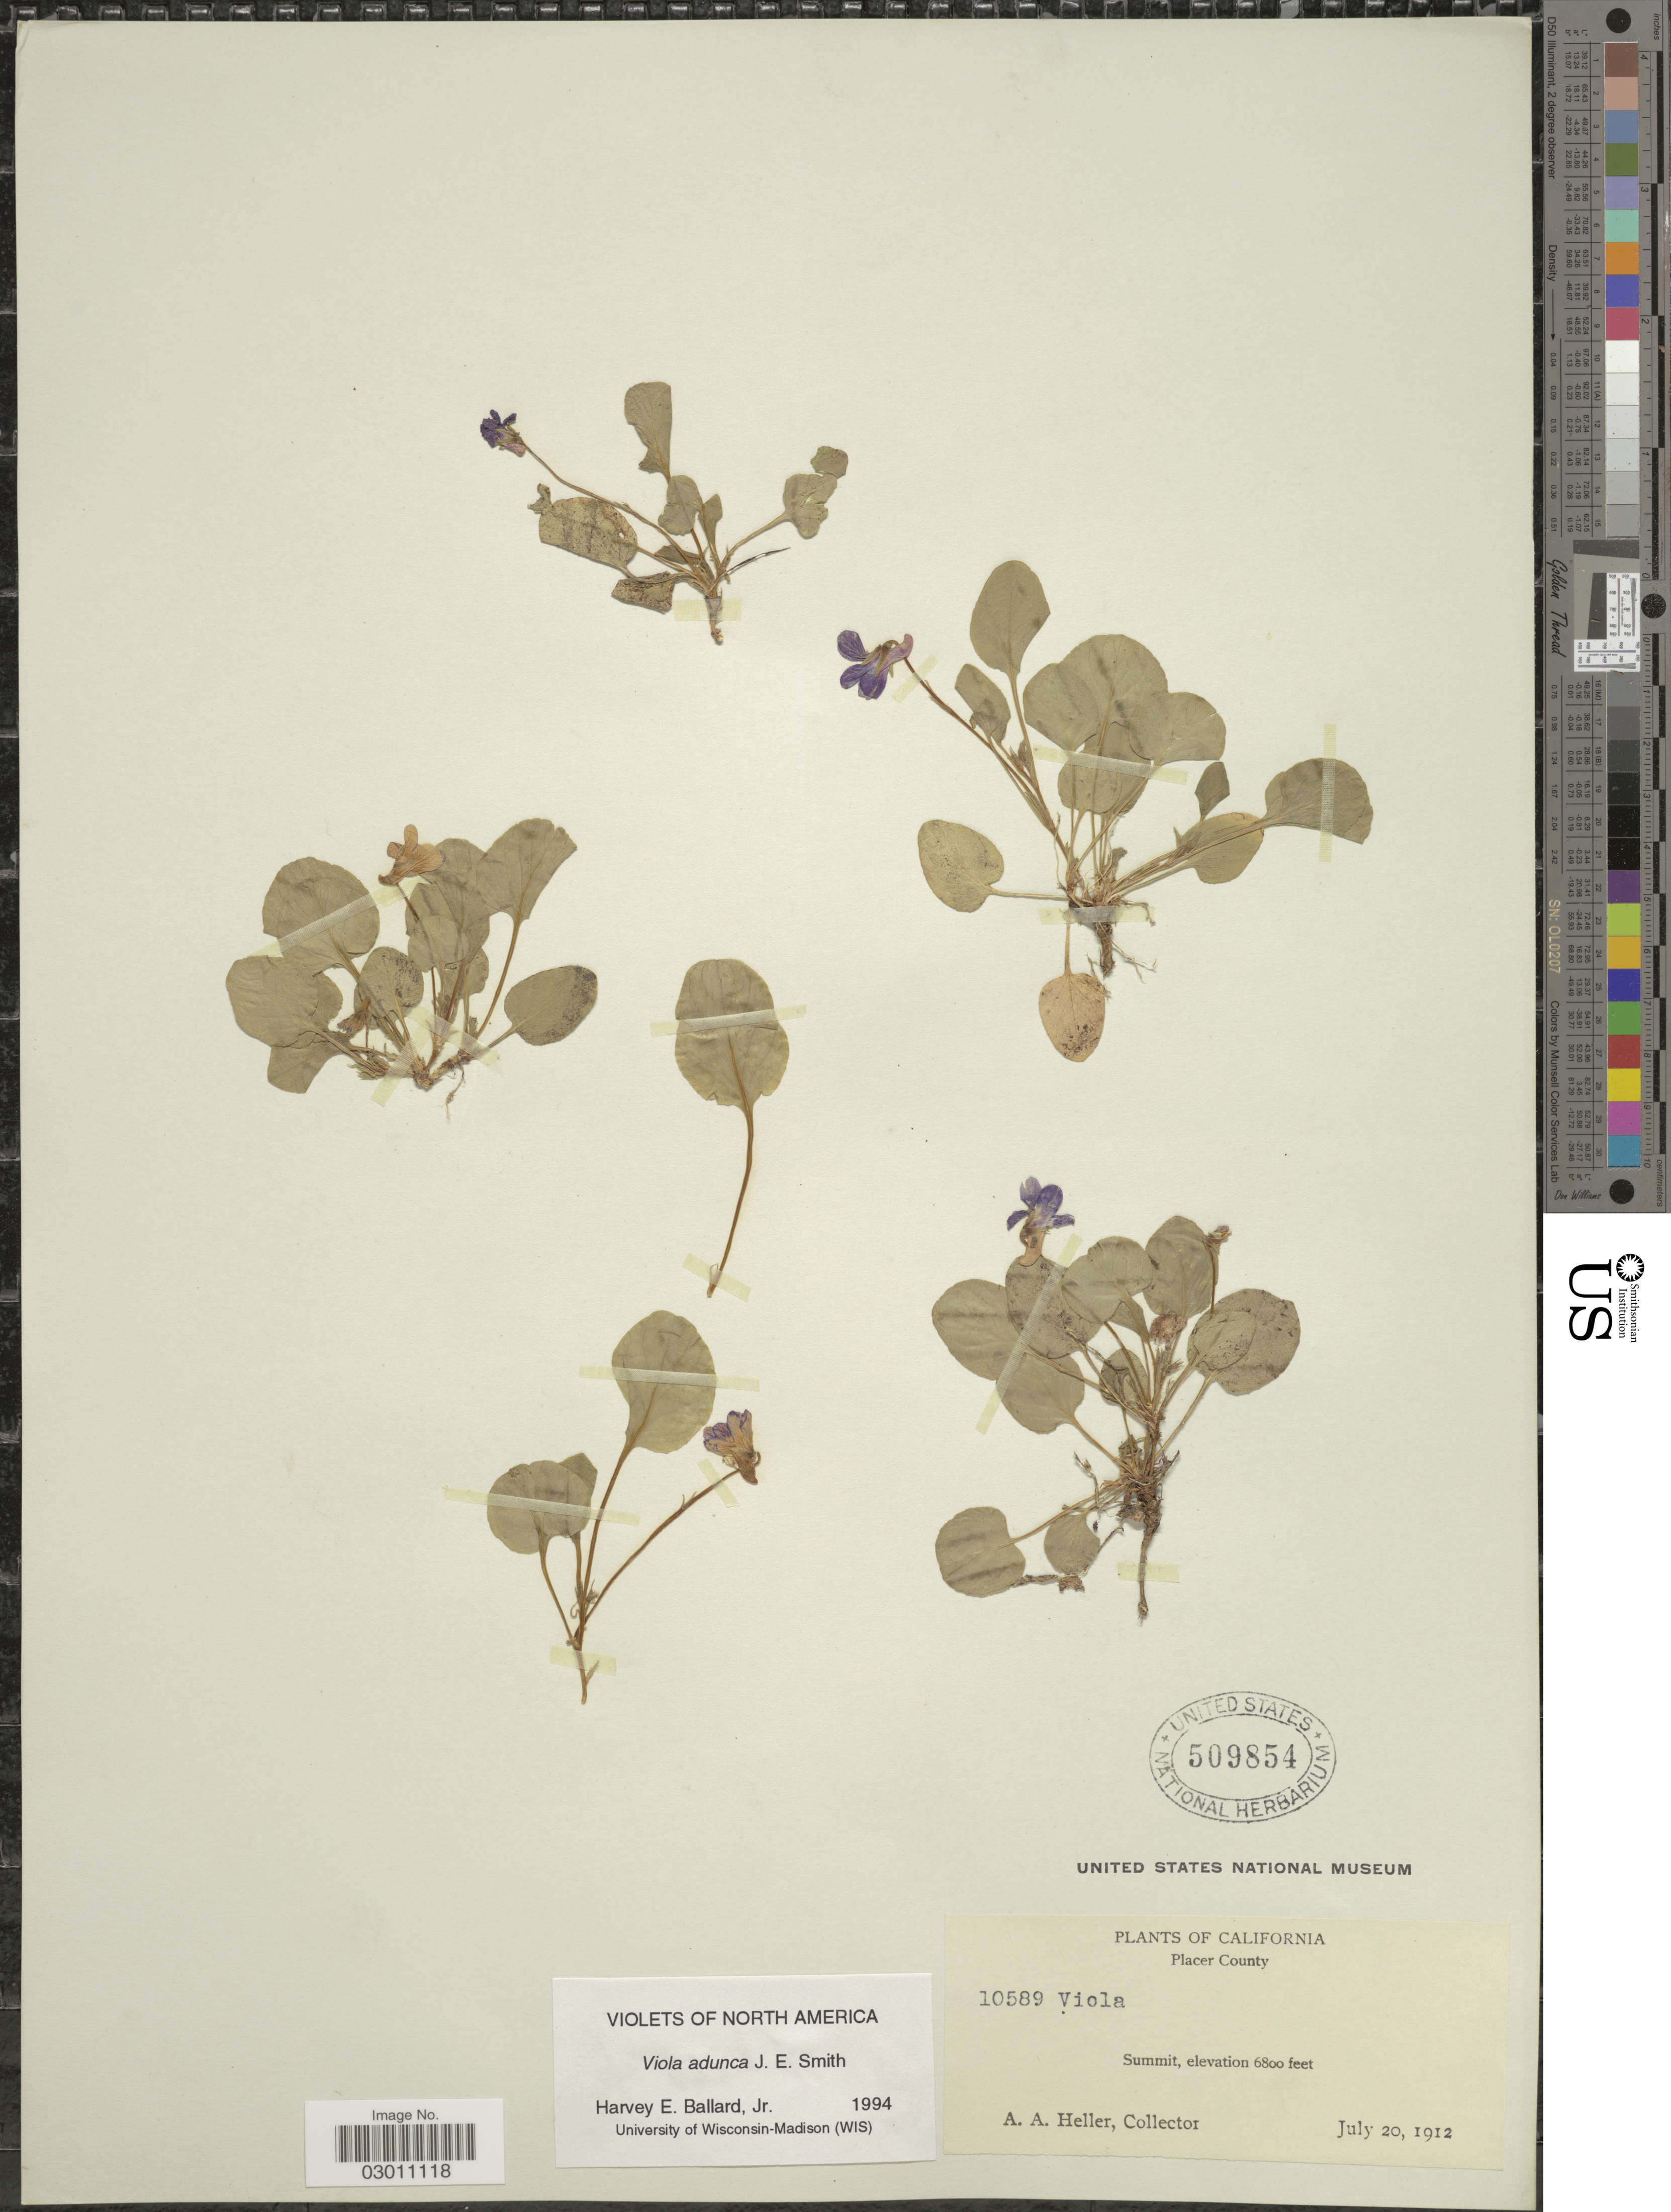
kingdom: Plantae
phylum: Tracheophyta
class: Magnoliopsida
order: Malpighiales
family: Violaceae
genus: Viola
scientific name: Viola adunca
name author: Sm.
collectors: A. A. Heller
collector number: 10589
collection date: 1912-07-20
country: United States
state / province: California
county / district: Placer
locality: Placer County. Summit.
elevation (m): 2073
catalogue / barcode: US 509854